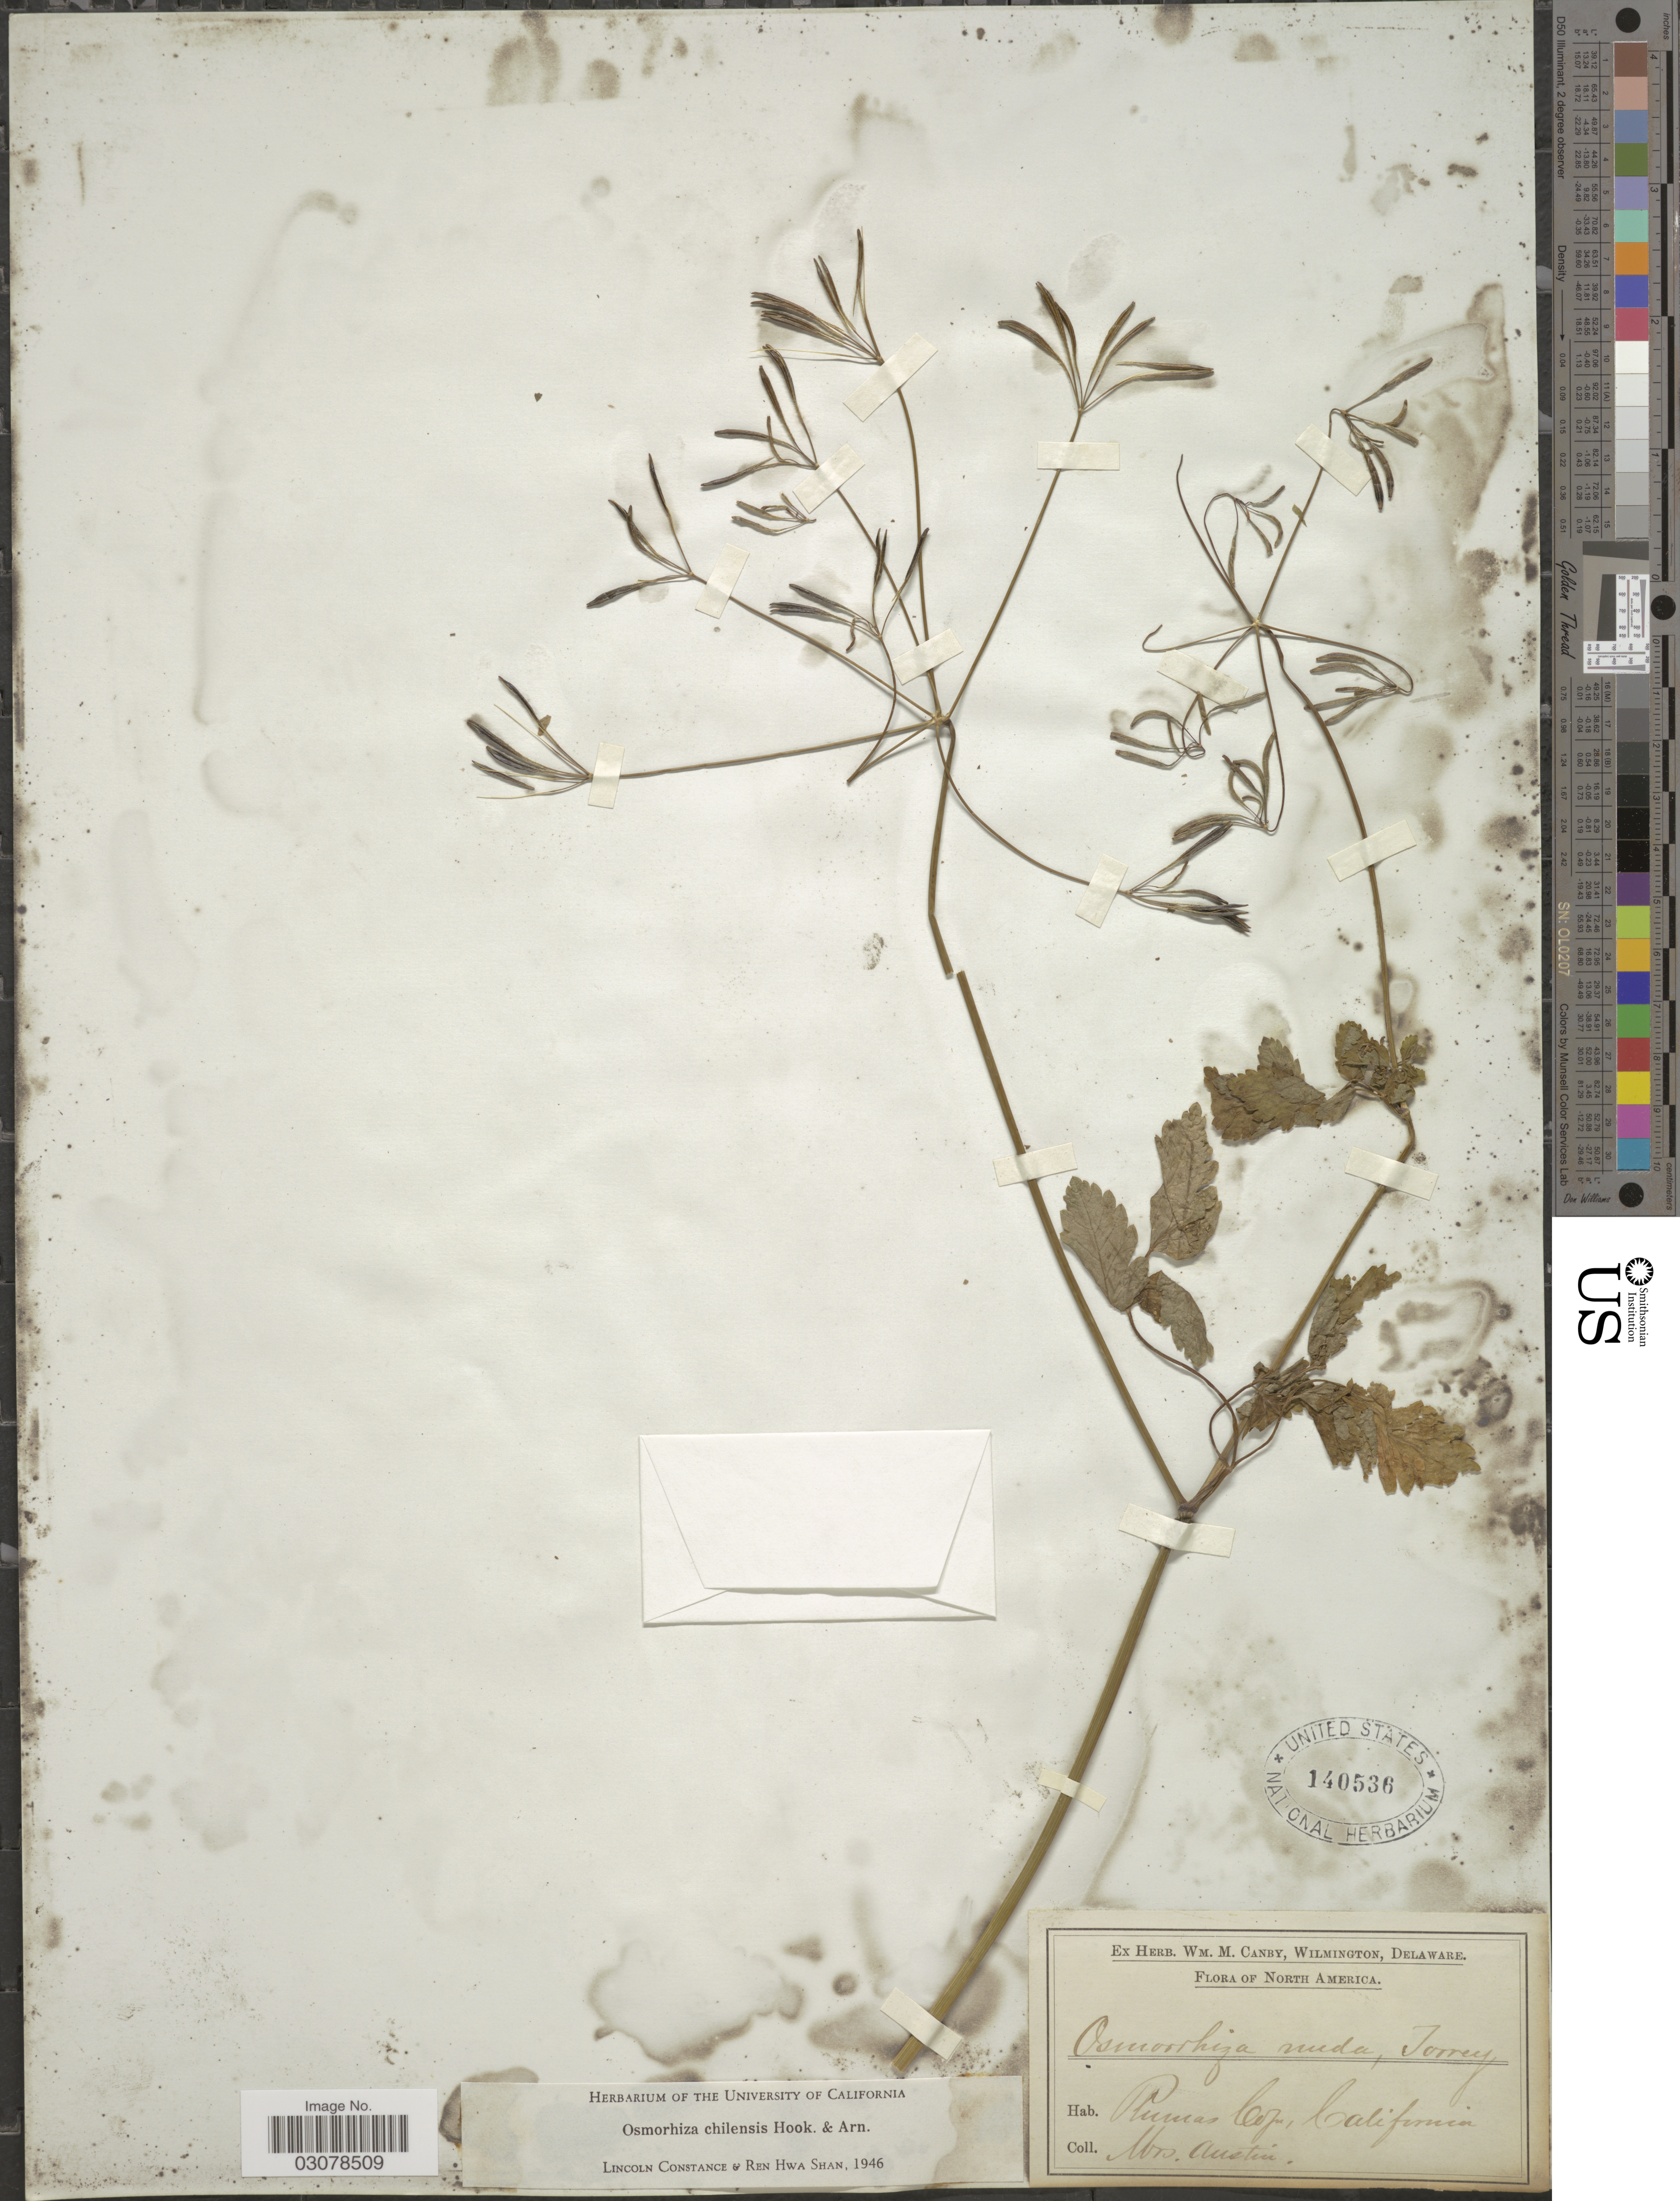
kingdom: Plantae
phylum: Tracheophyta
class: Magnoliopsida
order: Apiales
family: Apiaceae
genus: Osmorhiza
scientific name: Osmorhiza chilensis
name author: Hook. & Arn.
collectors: Austin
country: United States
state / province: California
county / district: Plumas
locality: Plumas Co.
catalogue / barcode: US 140536